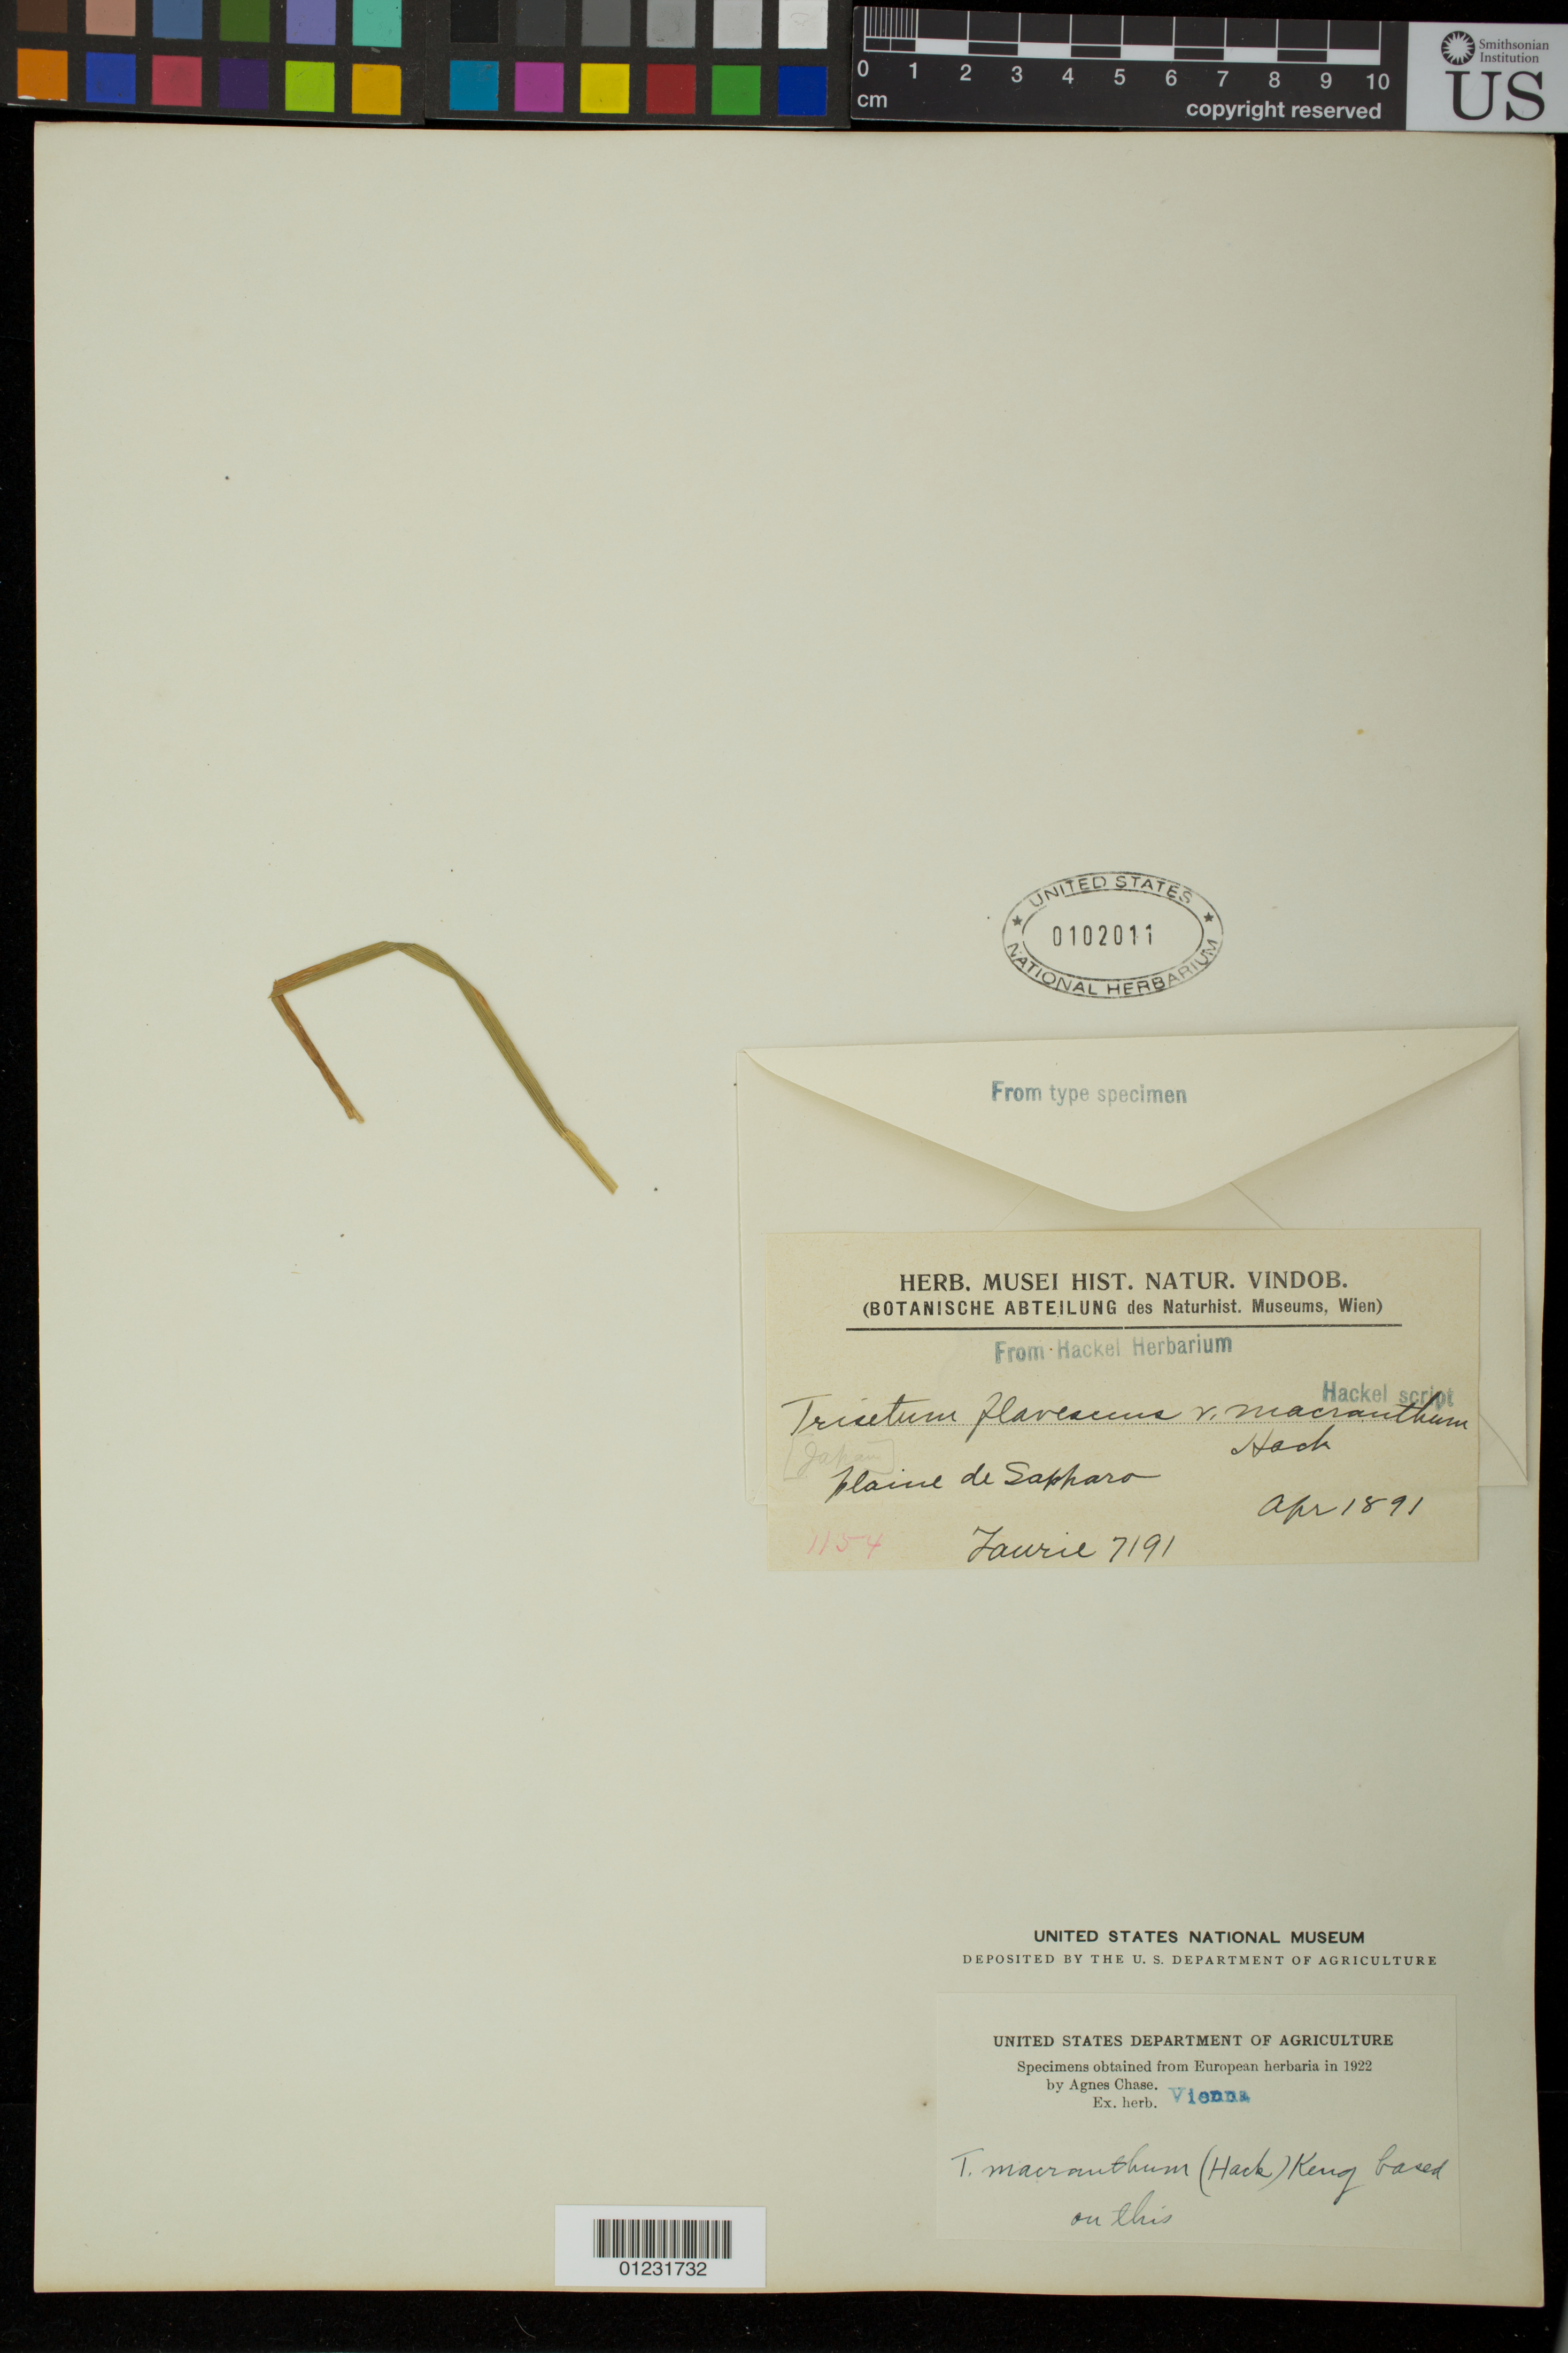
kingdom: Plantae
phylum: Tracheophyta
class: Liliopsida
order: Poales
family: Poaceae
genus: Trisetum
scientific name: Trisetum flavescens var. macranthum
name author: Hack.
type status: Isotype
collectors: U. Faurie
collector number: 7191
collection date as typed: Apr 1891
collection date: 1891-04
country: Japan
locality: Plain de Sapporo.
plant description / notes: Fragmentary material of type specimen ex herb. Vienna.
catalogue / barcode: US 102011